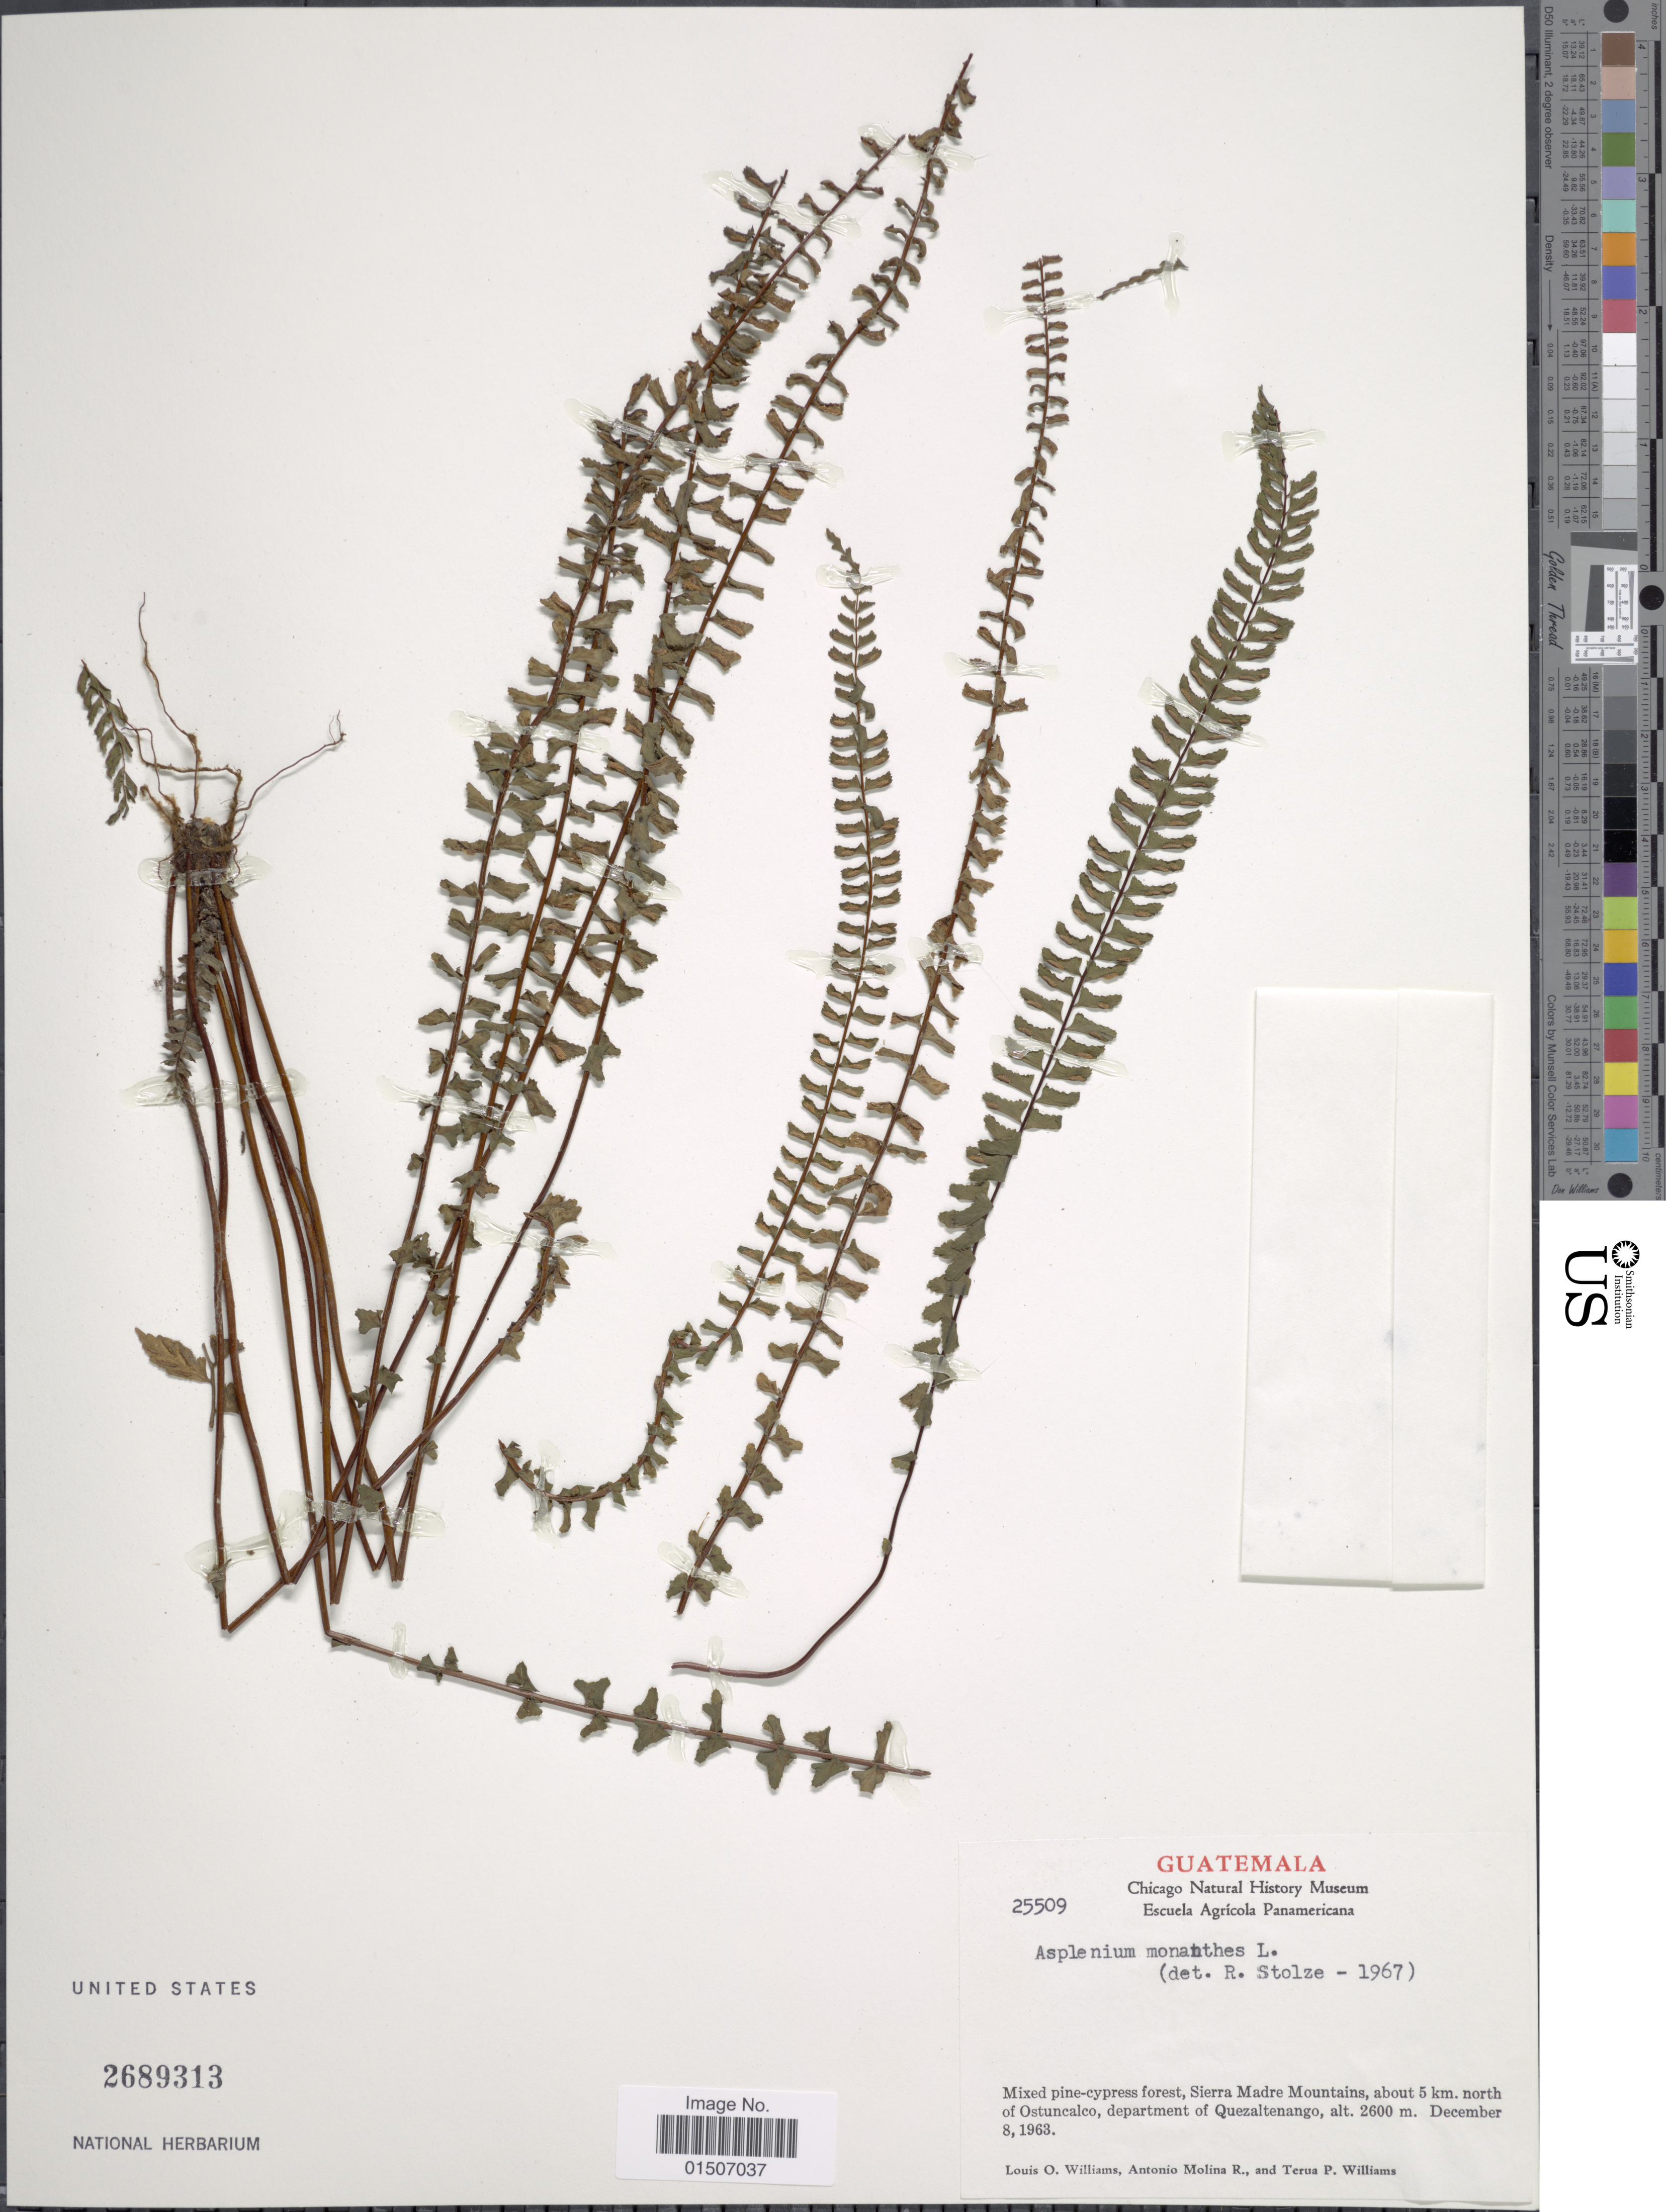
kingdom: Plantae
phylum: Tracheophyta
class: Polypodiopsida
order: Polypodiales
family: Aspleniaceae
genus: Asplenium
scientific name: Asplenium monanthes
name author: L.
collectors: L. O. Williams, A. Molina R. & T. P. Williams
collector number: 25509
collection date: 1963-12-08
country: Guatemala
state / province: Quetzaltenango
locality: Sierra Madre Mountains, about 5 km. north of Ostuncalca, department of Quezaltenango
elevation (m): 2600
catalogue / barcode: US 2689313